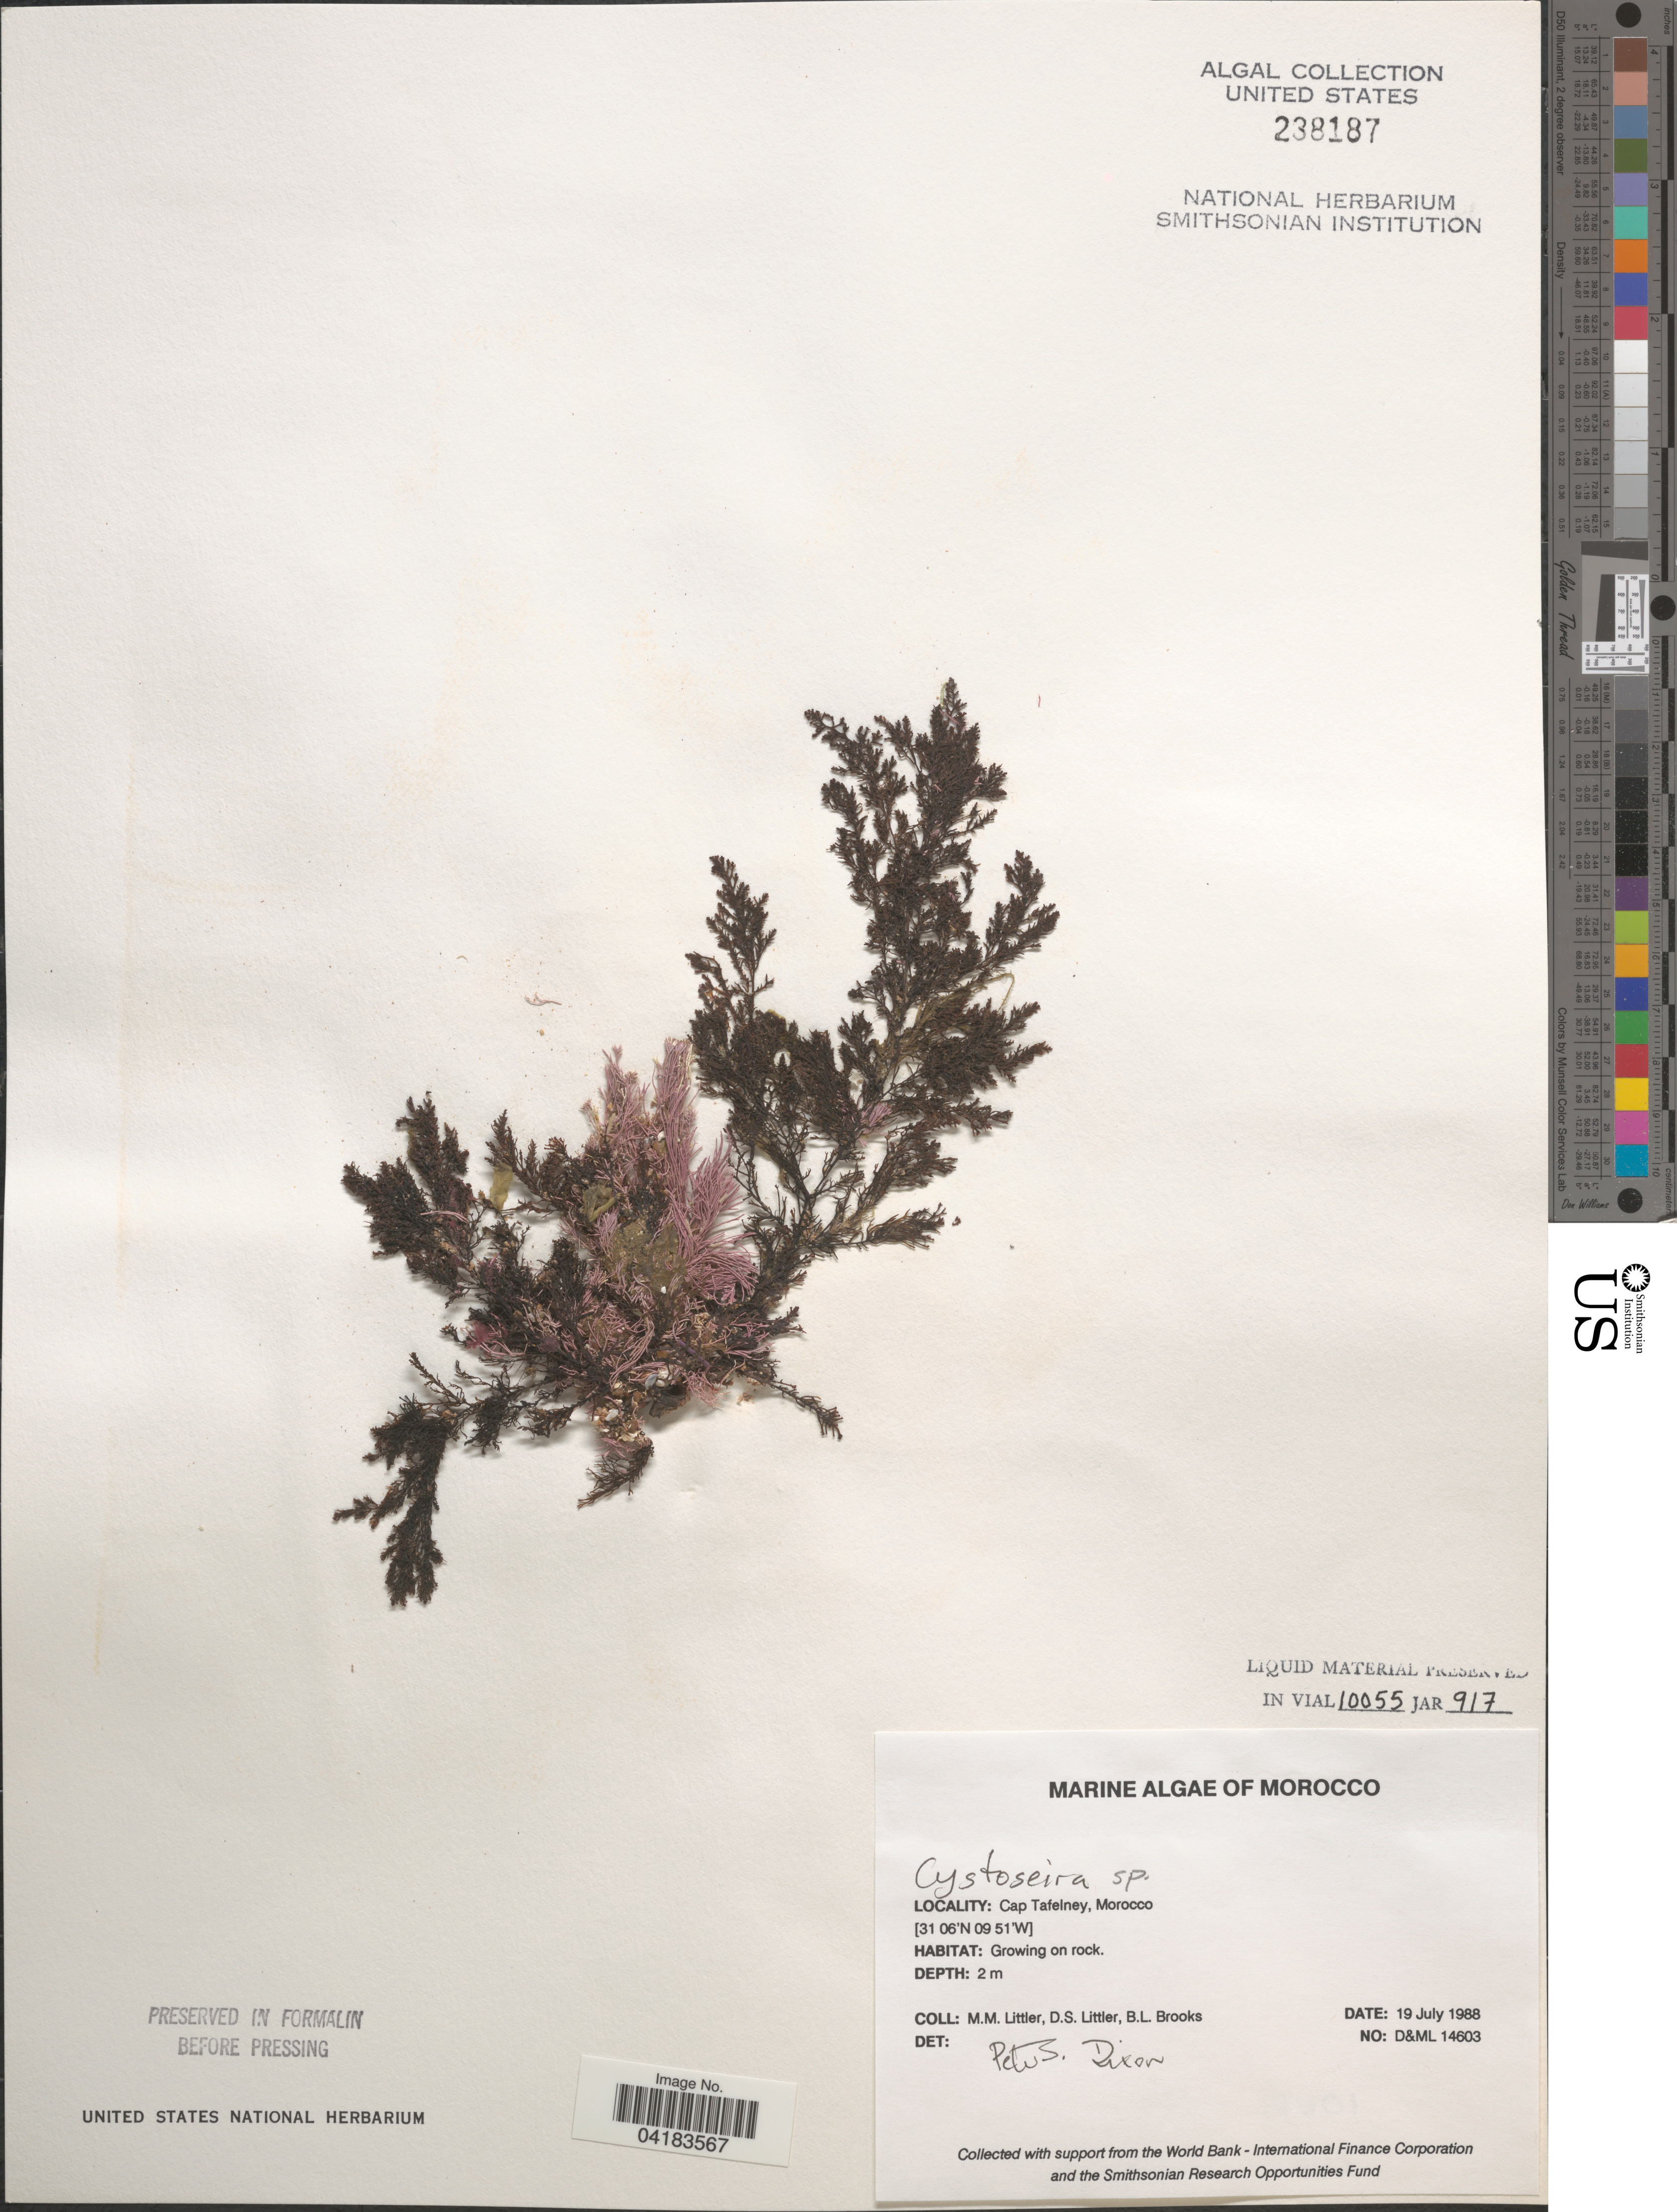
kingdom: Chromista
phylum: Ochrophyta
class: Phaeophyceae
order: Fucales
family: Sargassaceae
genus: Cystoseira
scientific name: Cystoseira sp.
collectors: D. S. Littler & B. Brooks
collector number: D&ML14603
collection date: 1988-07-19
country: Morocco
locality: Cap Tafelney.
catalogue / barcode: US 238187